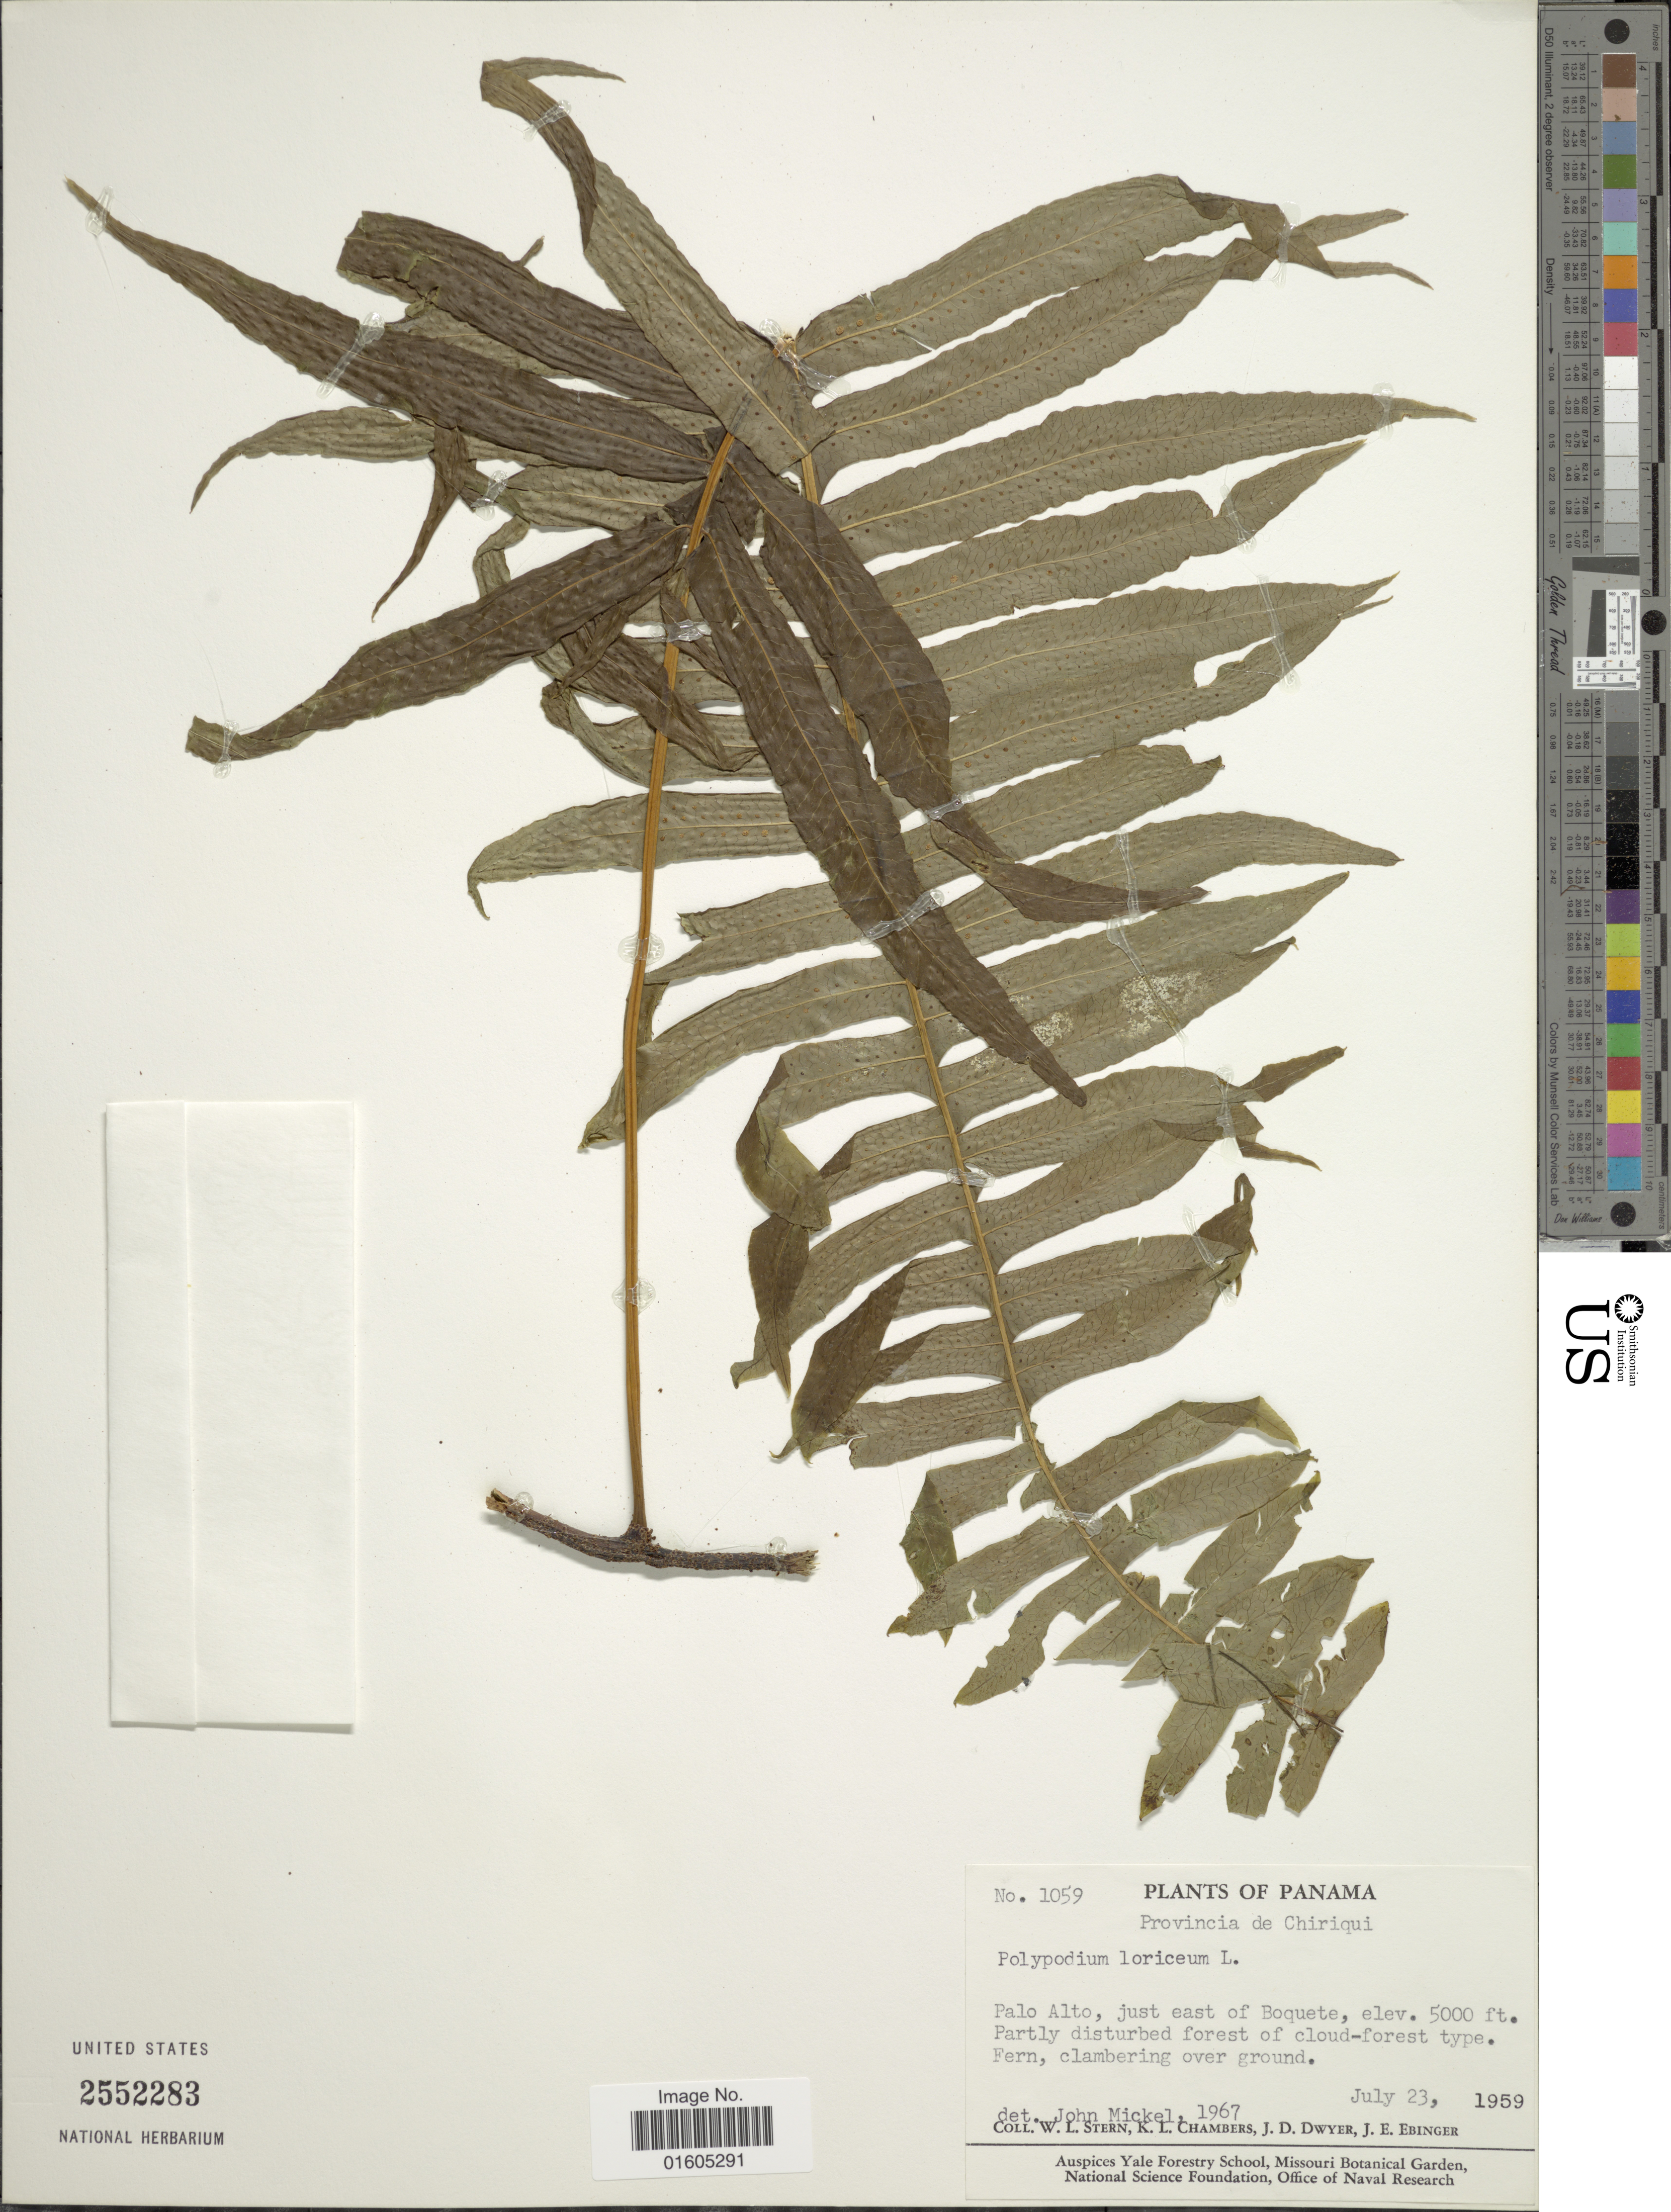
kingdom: Plantae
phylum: Tracheophyta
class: Polypodiopsida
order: Polypodiales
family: Polypodiaceae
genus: Serpocaulon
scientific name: Serpocaulon loriceum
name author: (L.) A.R. Sm.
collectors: W. L. Stern, K. Chambers, J. D. Dwyer & J. Ebinger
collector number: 1059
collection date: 1959-07-23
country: Panama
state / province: Chiriqui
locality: Palo Alto, just east of Boquete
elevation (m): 1524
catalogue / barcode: US 2552283